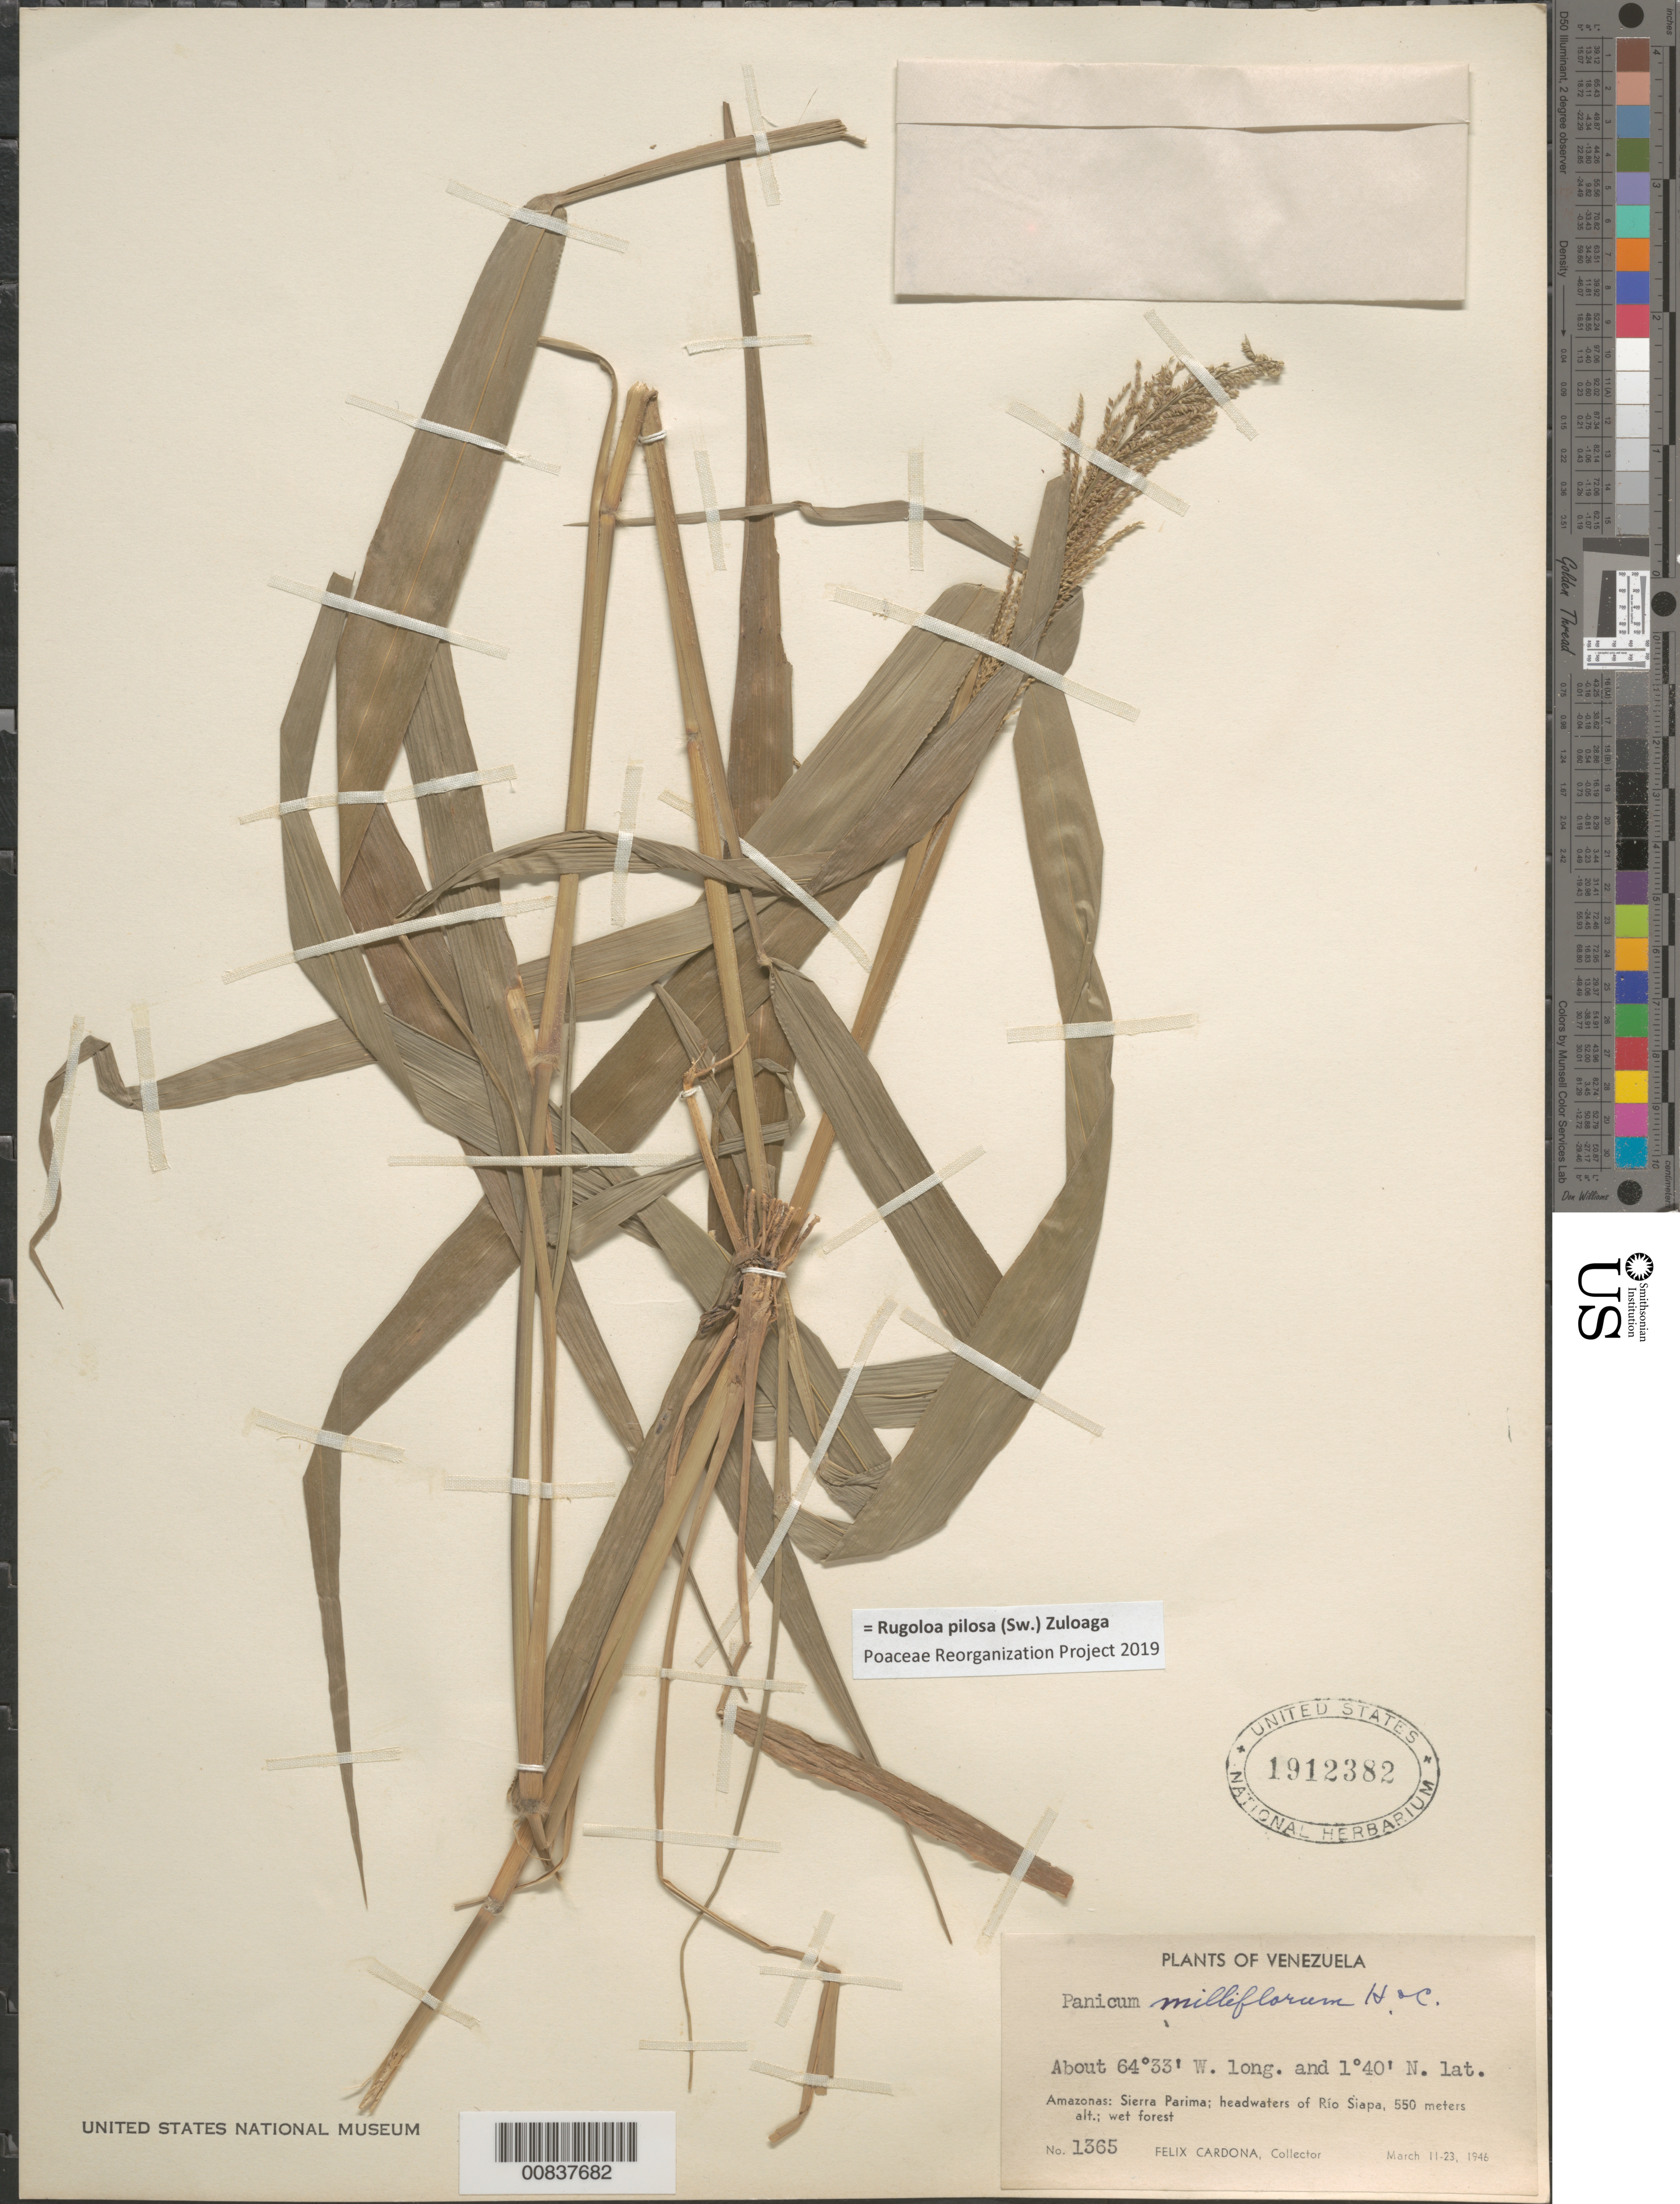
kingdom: Plantae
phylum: Tracheophyta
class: Liliopsida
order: Poales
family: Poaceae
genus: Panicum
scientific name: Panicum milleflorum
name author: Hitchc. & Chase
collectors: F. Cardona Puig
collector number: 1365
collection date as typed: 11-Mar-46 to 23-Mar-46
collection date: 1946-03-11/1946-03-23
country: Venezuela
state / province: Amazonas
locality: Sierra Parima, headwaters of Río Siapa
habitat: Wet forest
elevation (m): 550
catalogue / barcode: US 1912382